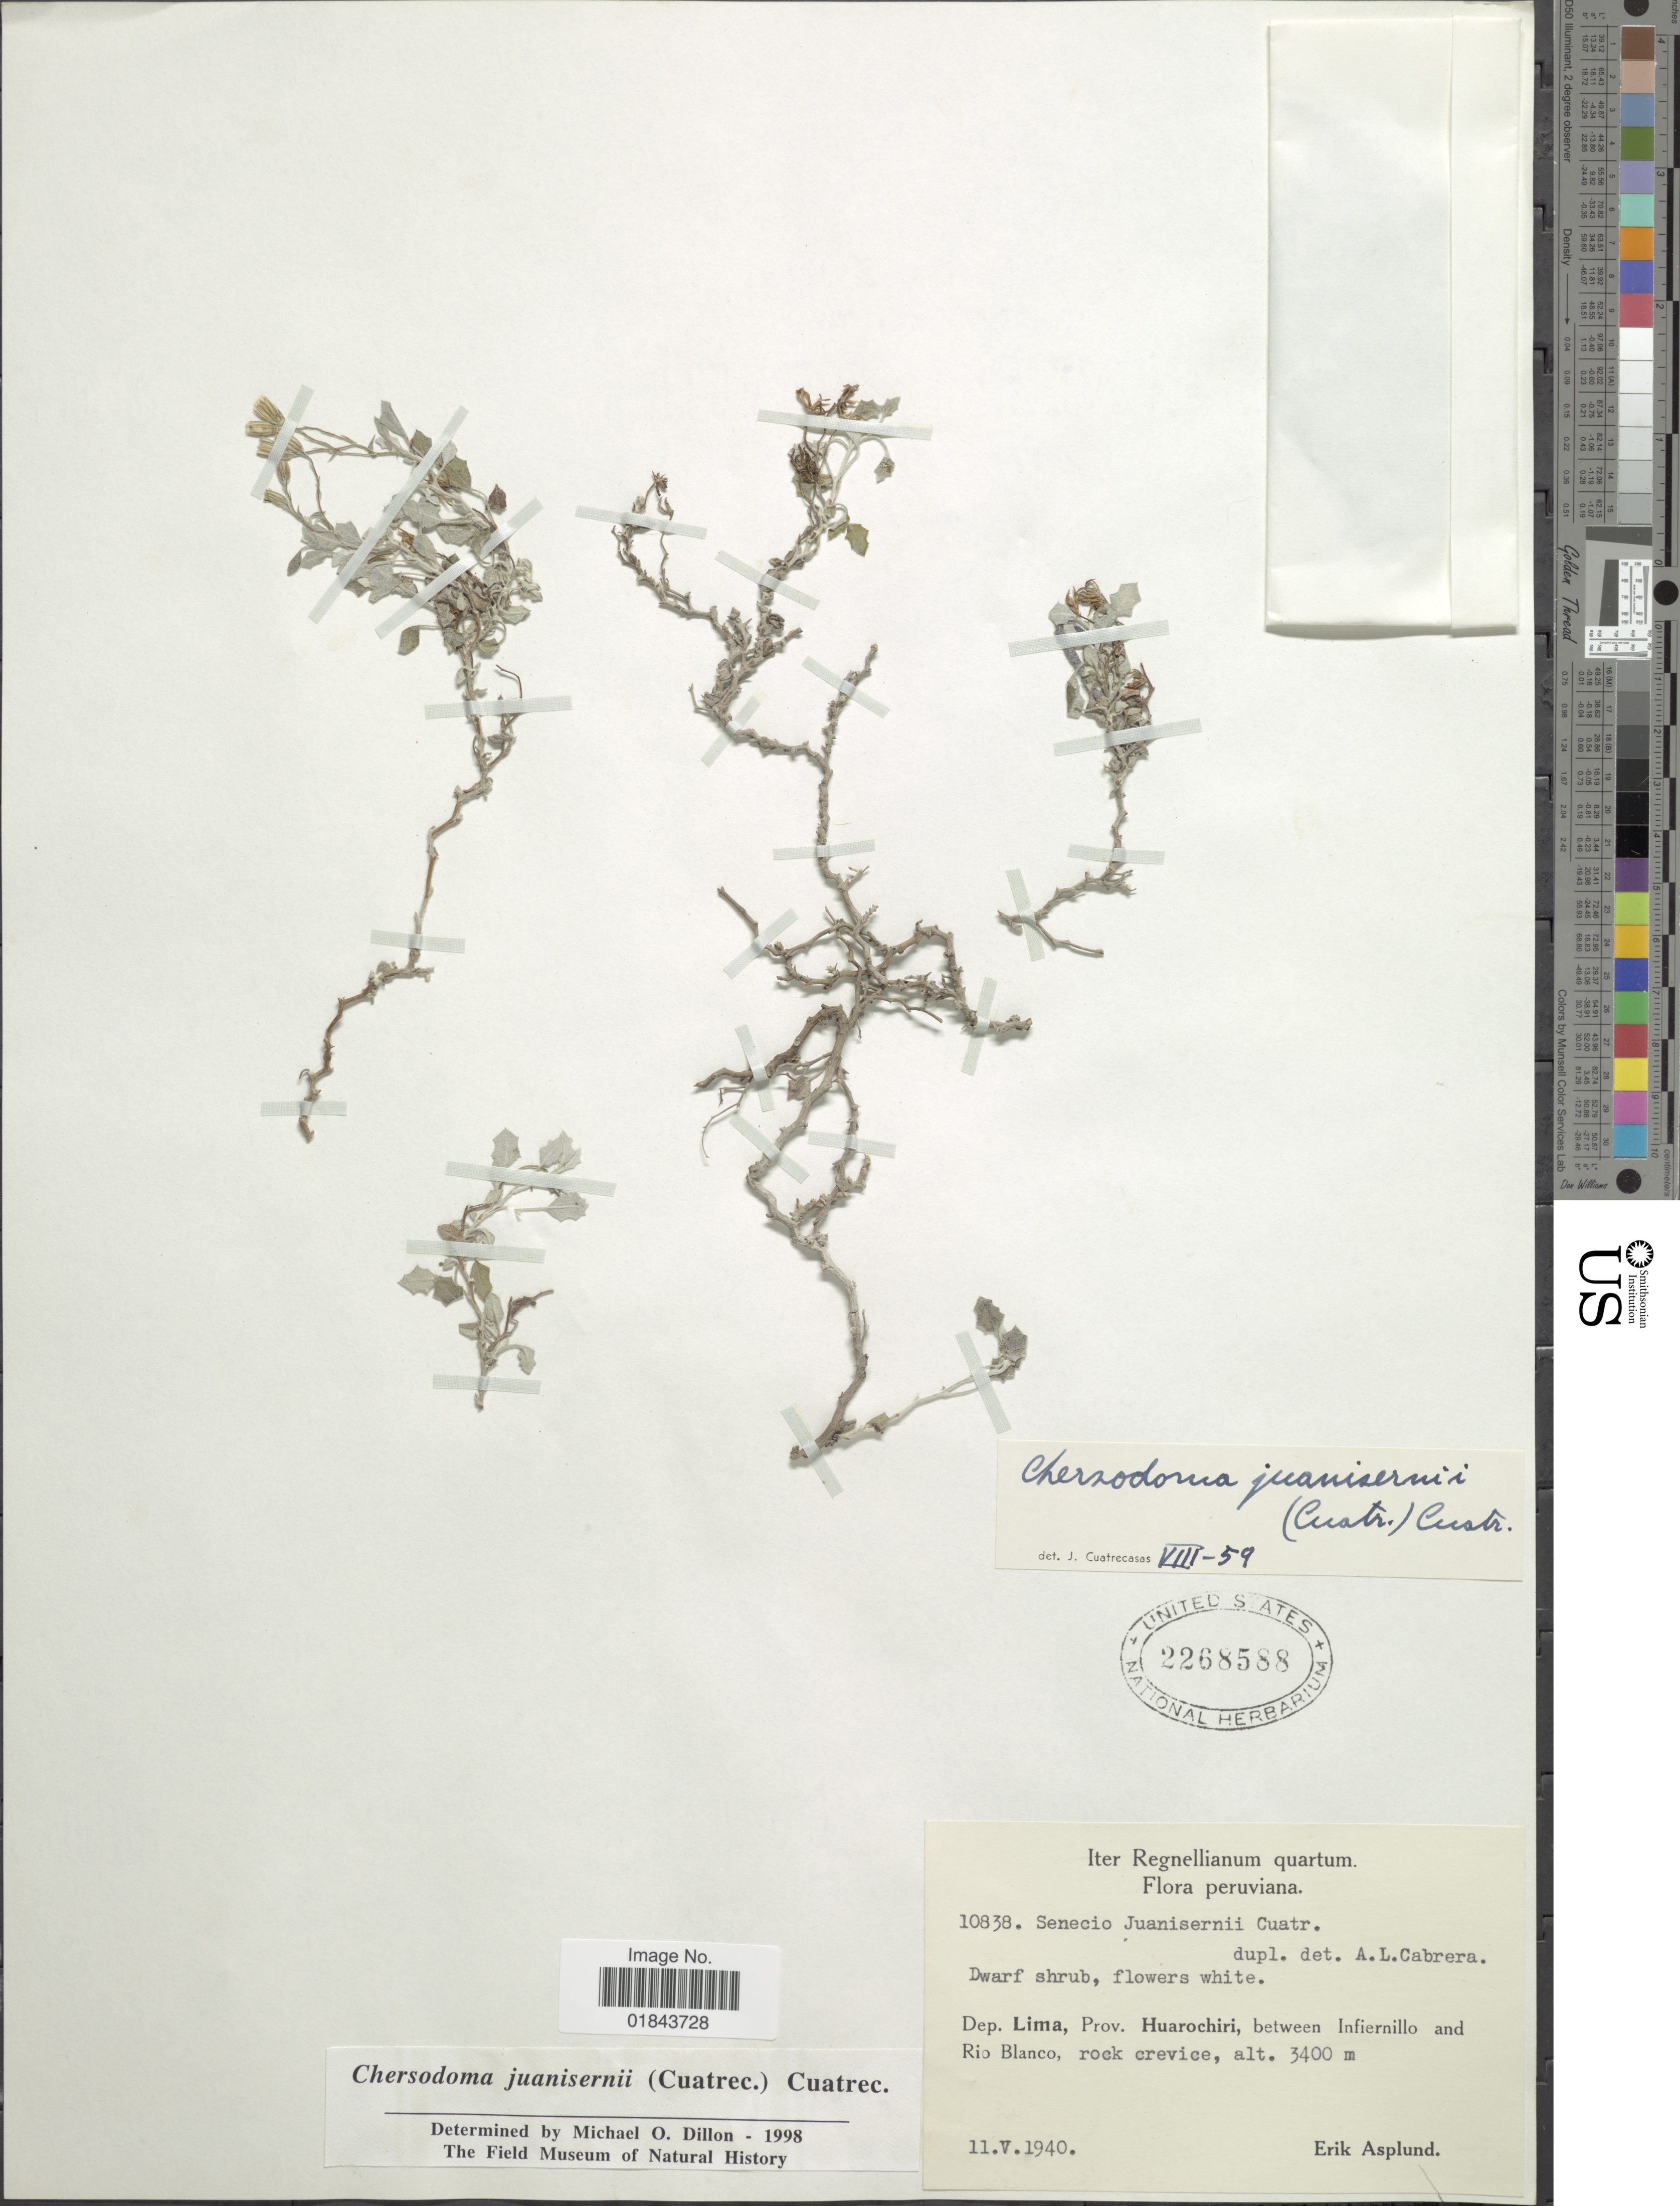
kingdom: Plantae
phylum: Tracheophyta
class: Magnoliopsida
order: Asterales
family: Asteraceae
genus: Chersodoma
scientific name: Chersodoma juanisernii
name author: (Cuatrec.) Cuatrec.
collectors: E. Asplund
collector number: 10838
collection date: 1940-05-11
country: Peru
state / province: Lima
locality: Dep. Lima, Prov. Huarochiri, between Infiernillo and Rio Blanco, rock crevice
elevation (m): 3400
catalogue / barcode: US 2268588